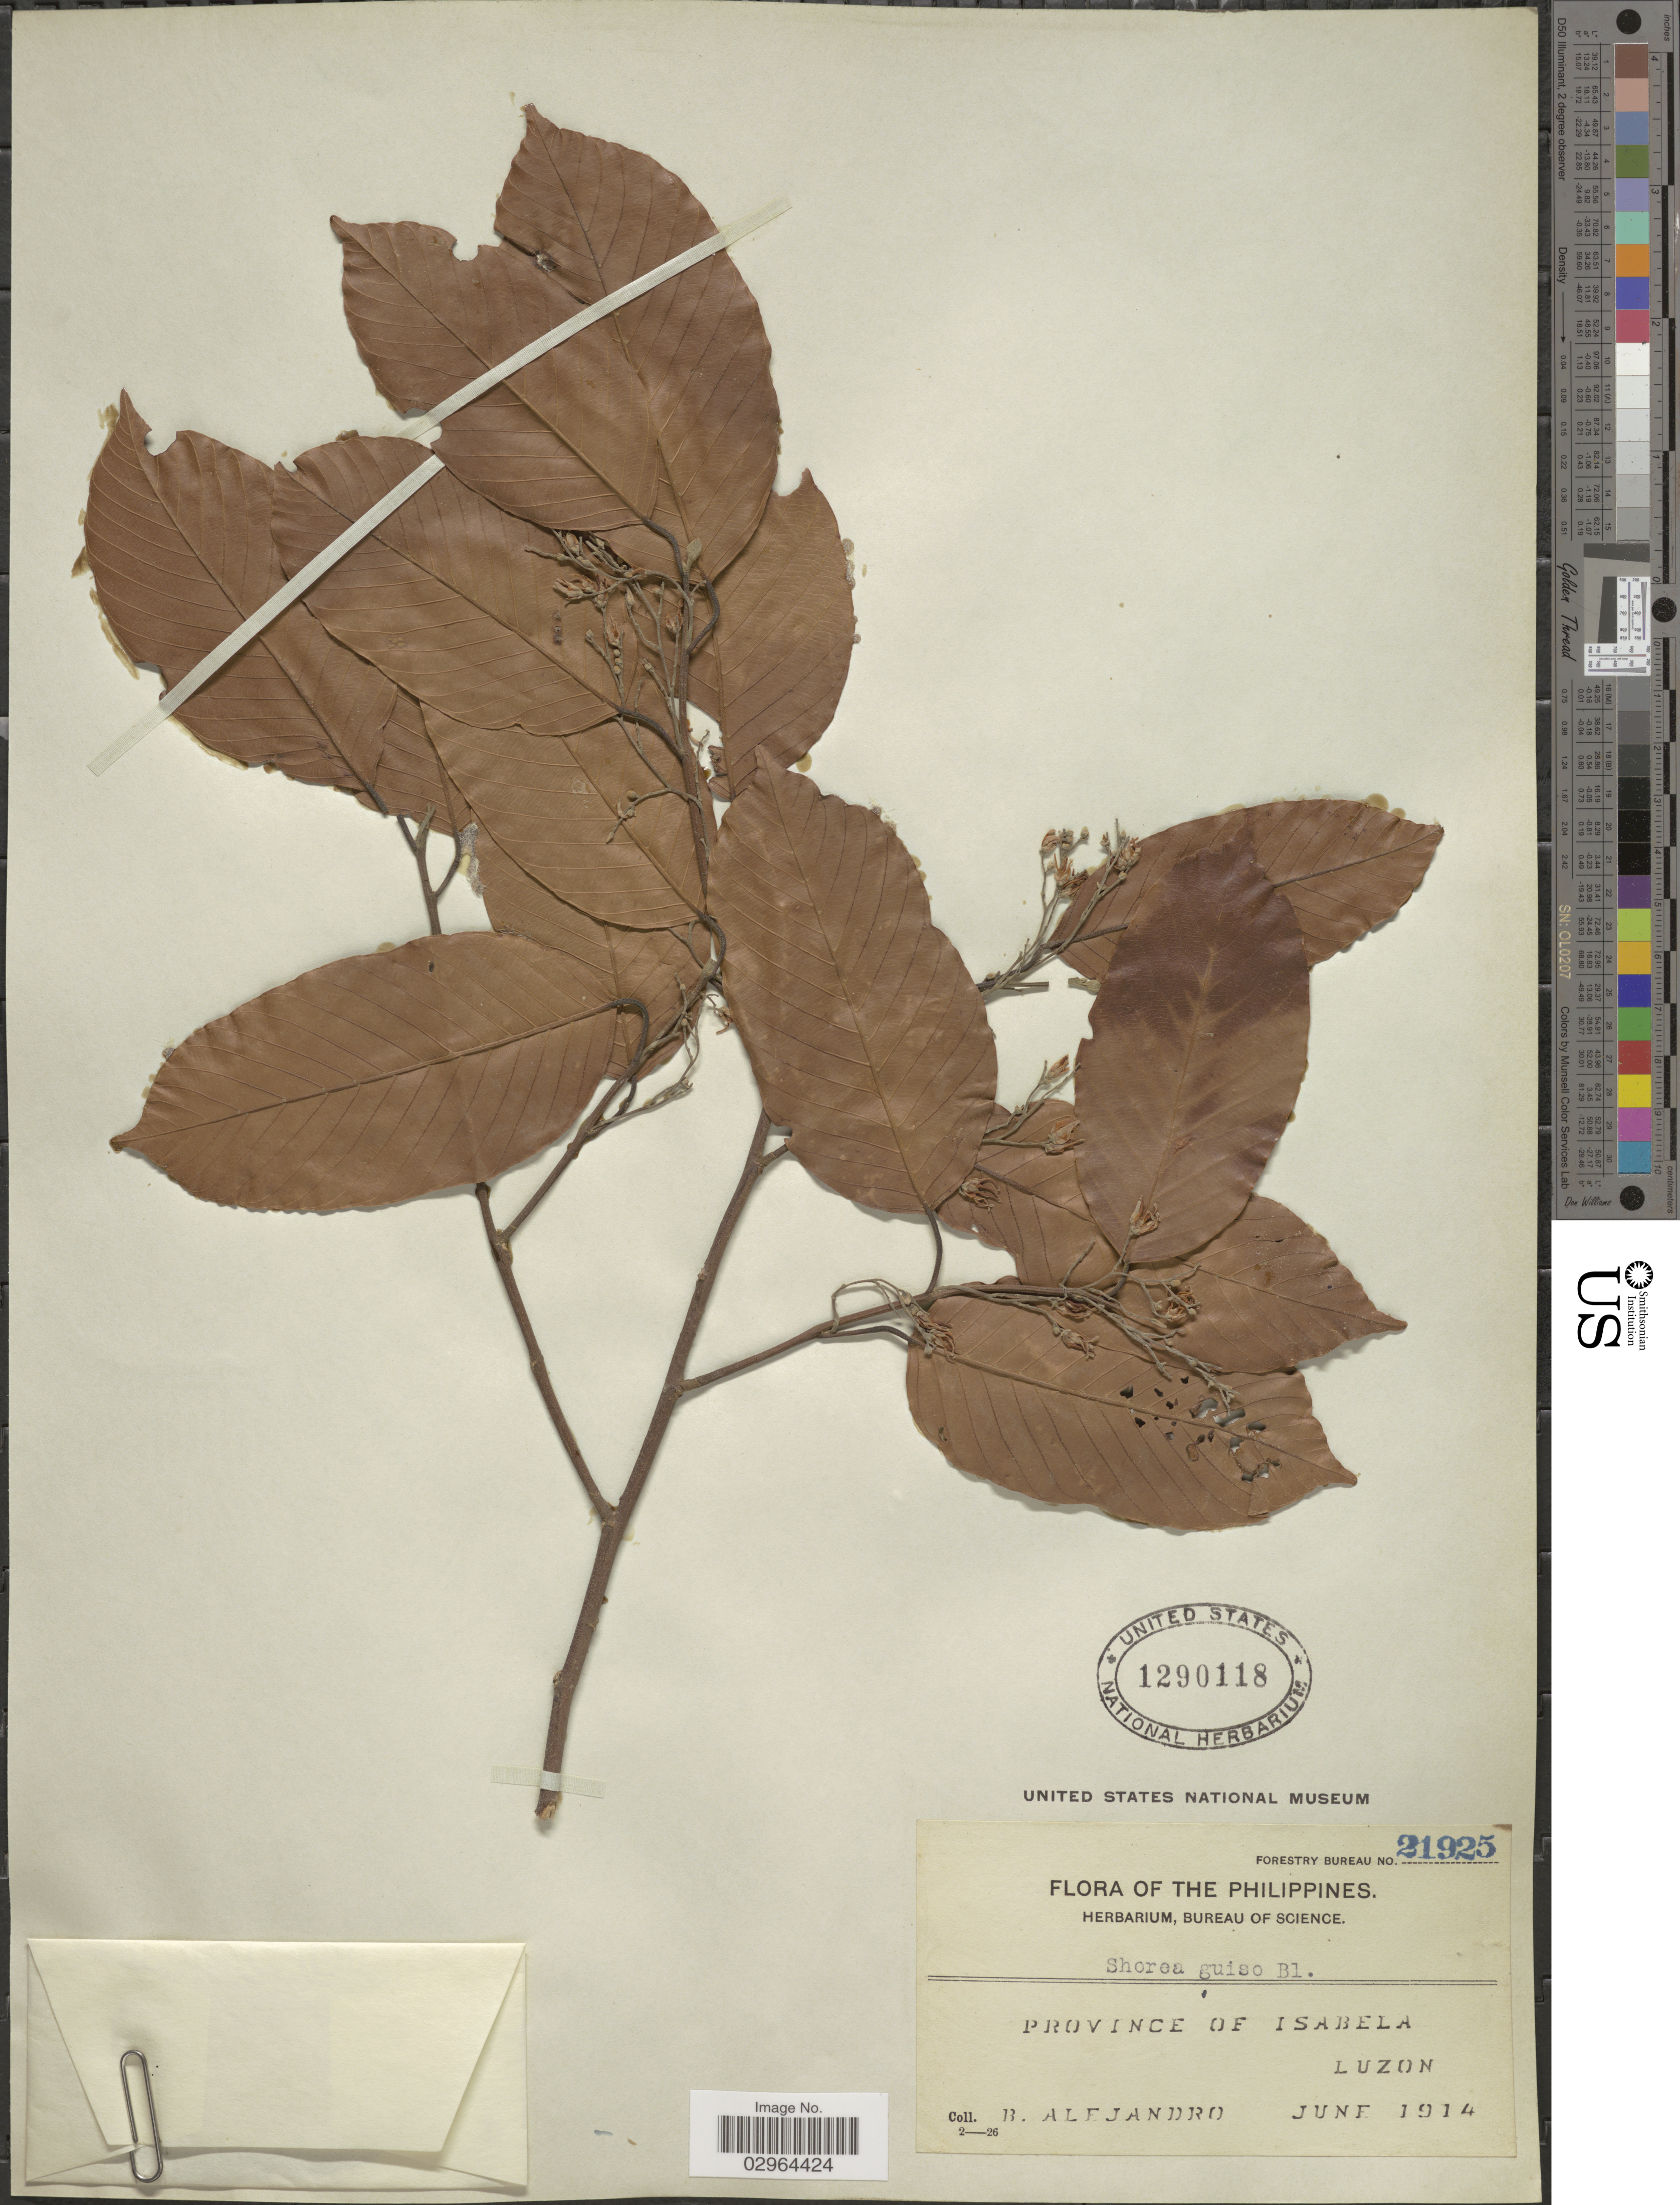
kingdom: Plantae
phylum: Tracheophyta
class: Magnoliopsida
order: Malvales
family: Dipterocarpaceae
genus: Shorea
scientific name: Shorea guiso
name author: (Blanco) Blume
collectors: B. Alejandro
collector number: Forestry Bureau 21925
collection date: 1914-06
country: Philippines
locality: Province of Isabela, Luzon.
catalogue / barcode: US 1290118